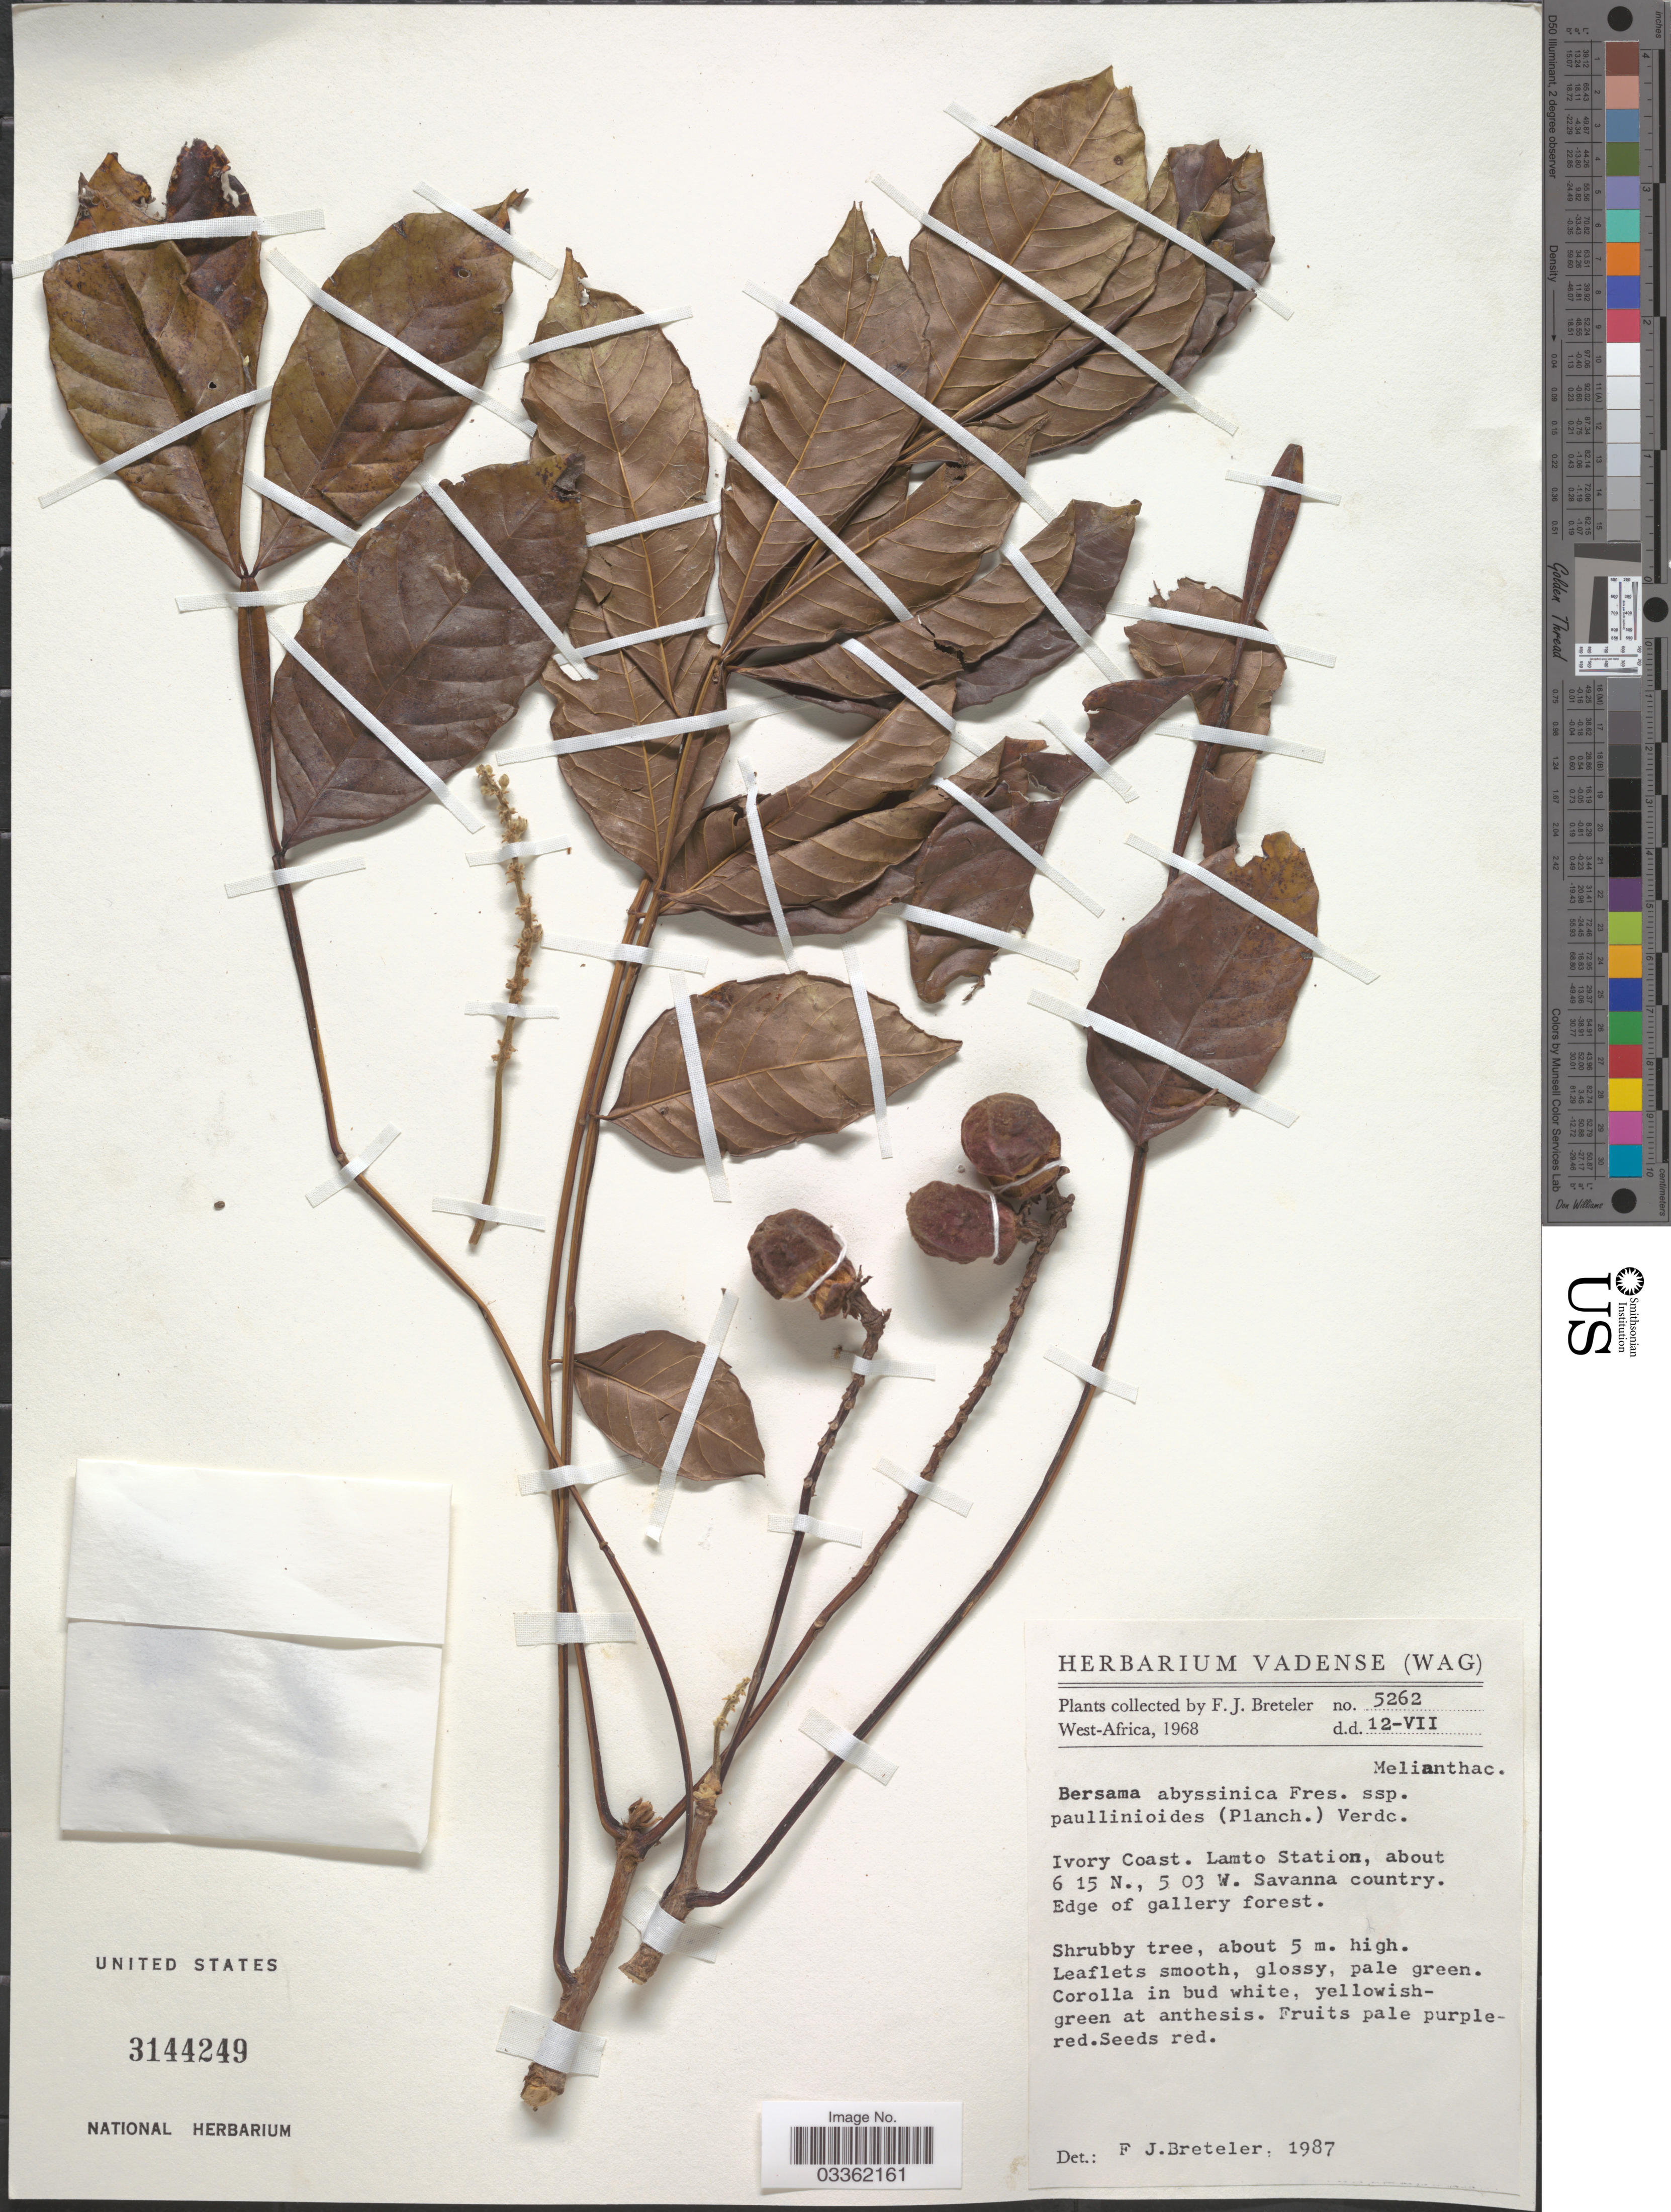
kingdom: Plantae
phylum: Tracheophyta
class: Magnoliopsida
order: Geraniales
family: Melianthaceae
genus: Bersama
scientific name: Bersama abyssinica subsp. paullinioides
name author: (Planch.) Verdc.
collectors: F. J. Breteler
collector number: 5262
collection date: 1968-07-12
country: Ivory Coast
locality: Lamto Station. Savanna country.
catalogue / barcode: US 3144249